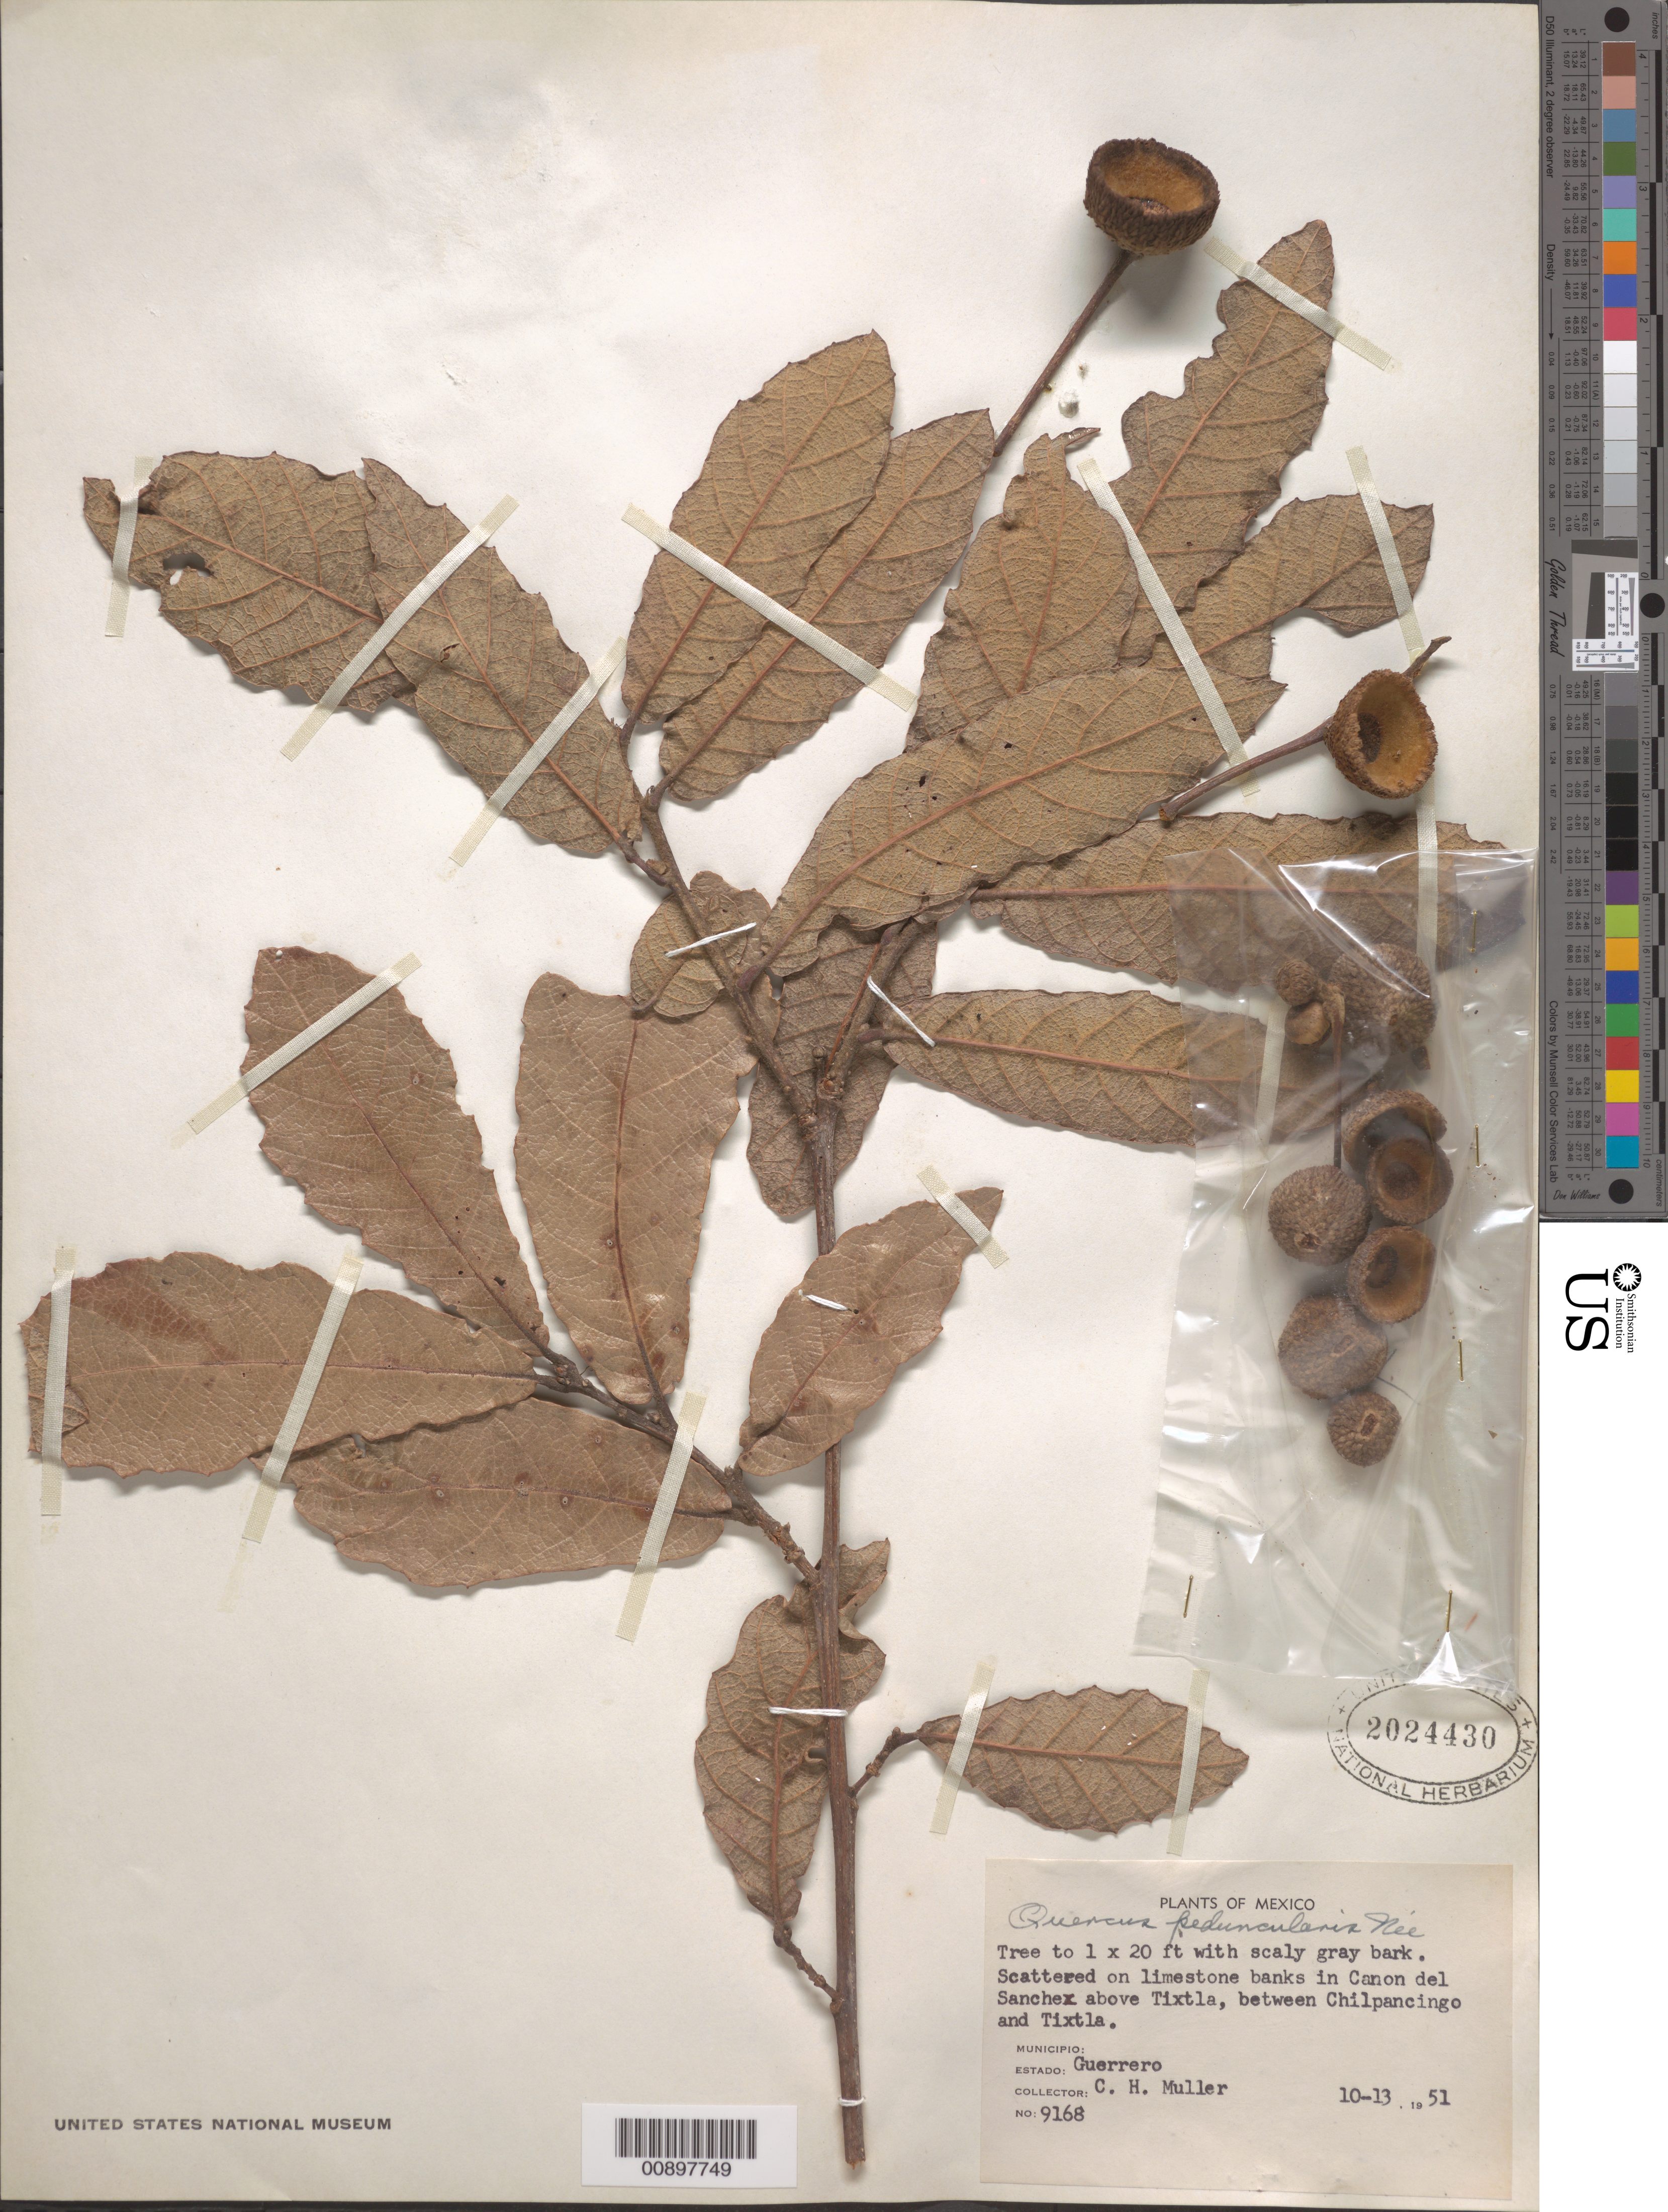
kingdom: Plantae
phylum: Tracheophyta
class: Magnoliopsida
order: Fagales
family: Fagaceae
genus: Quercus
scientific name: Quercus peduncularis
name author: Née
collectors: C. H. Muller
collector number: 9168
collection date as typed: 13 Oct 1951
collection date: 1951-10-13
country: Mexico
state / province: Guerrero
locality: Banks in Cañon del Sanchez above Tixtla, between Chilpancingo and Tixtla. Estado Guerrero.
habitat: On limestone banks in cañon.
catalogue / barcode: US 2024430